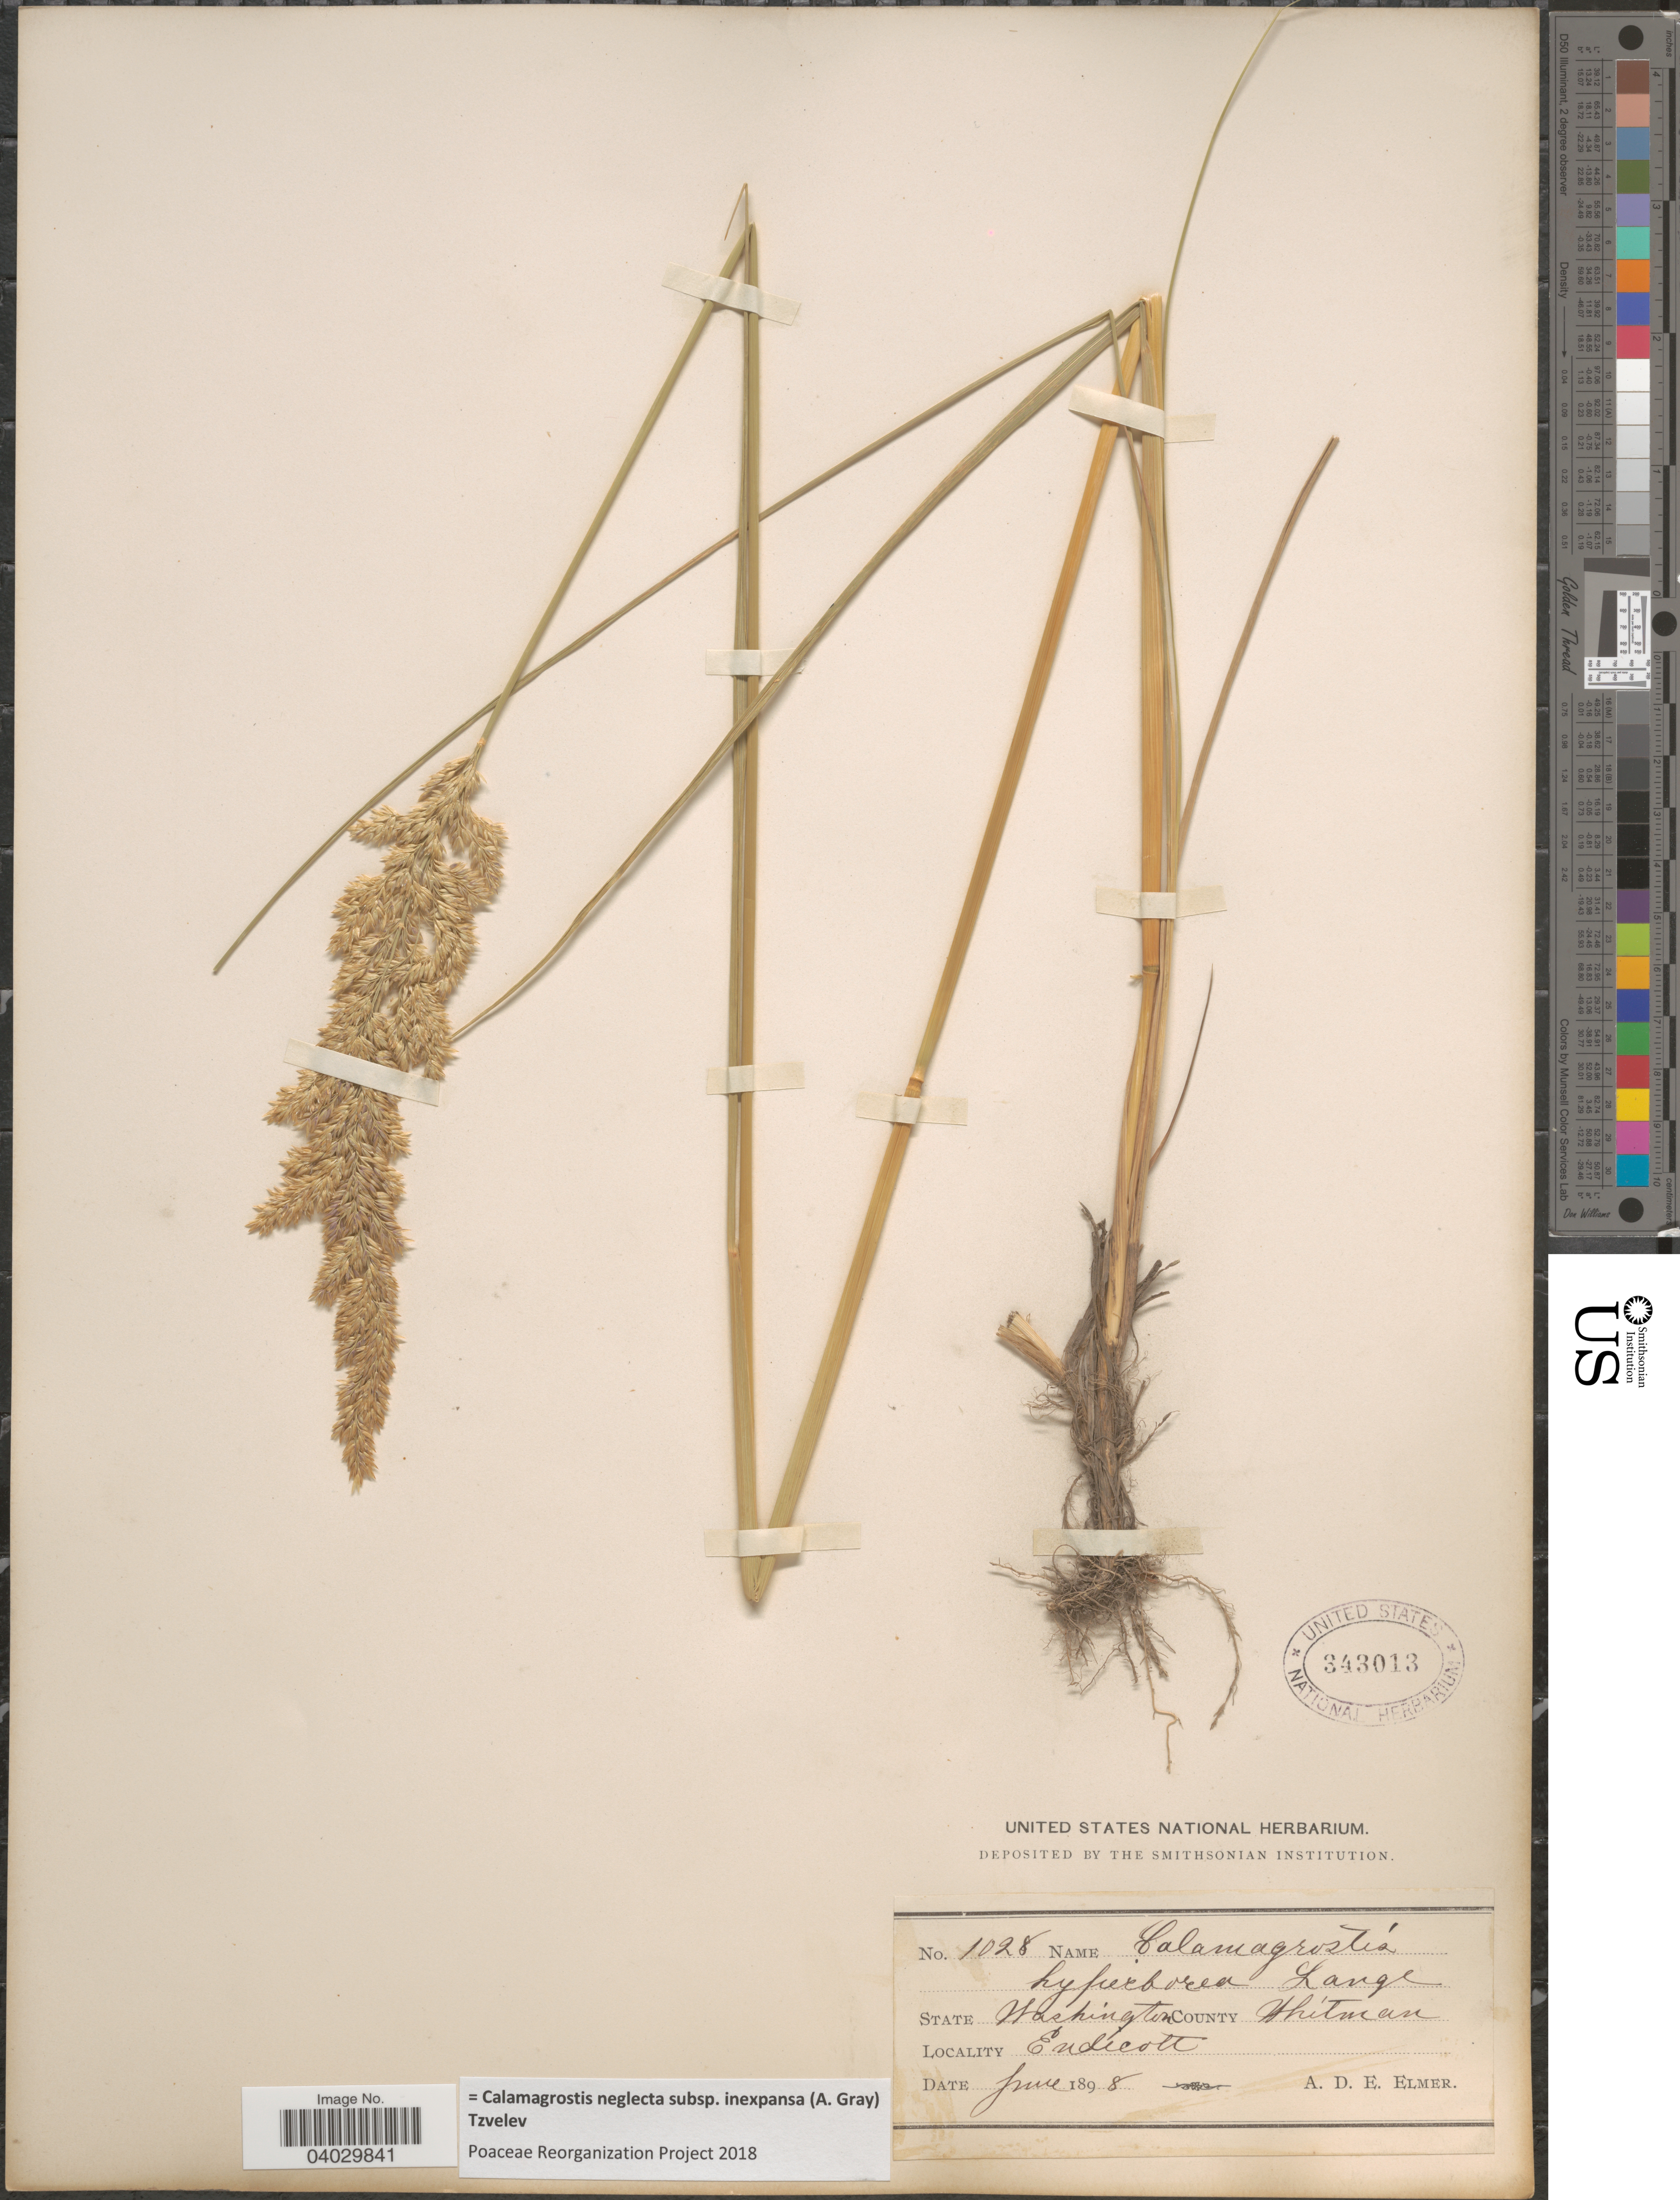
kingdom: Plantae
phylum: Tracheophyta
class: Liliopsida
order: Poales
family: Poaceae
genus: Calamagrostis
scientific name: Calamagrostis neglecta subsp. inexpansa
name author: (A. Gray) Tzvelev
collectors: A. D. E. Elmer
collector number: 1028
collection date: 1898-06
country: United States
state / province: Washington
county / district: Whitman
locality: County Whitman. Endicott.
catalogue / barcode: US 343013